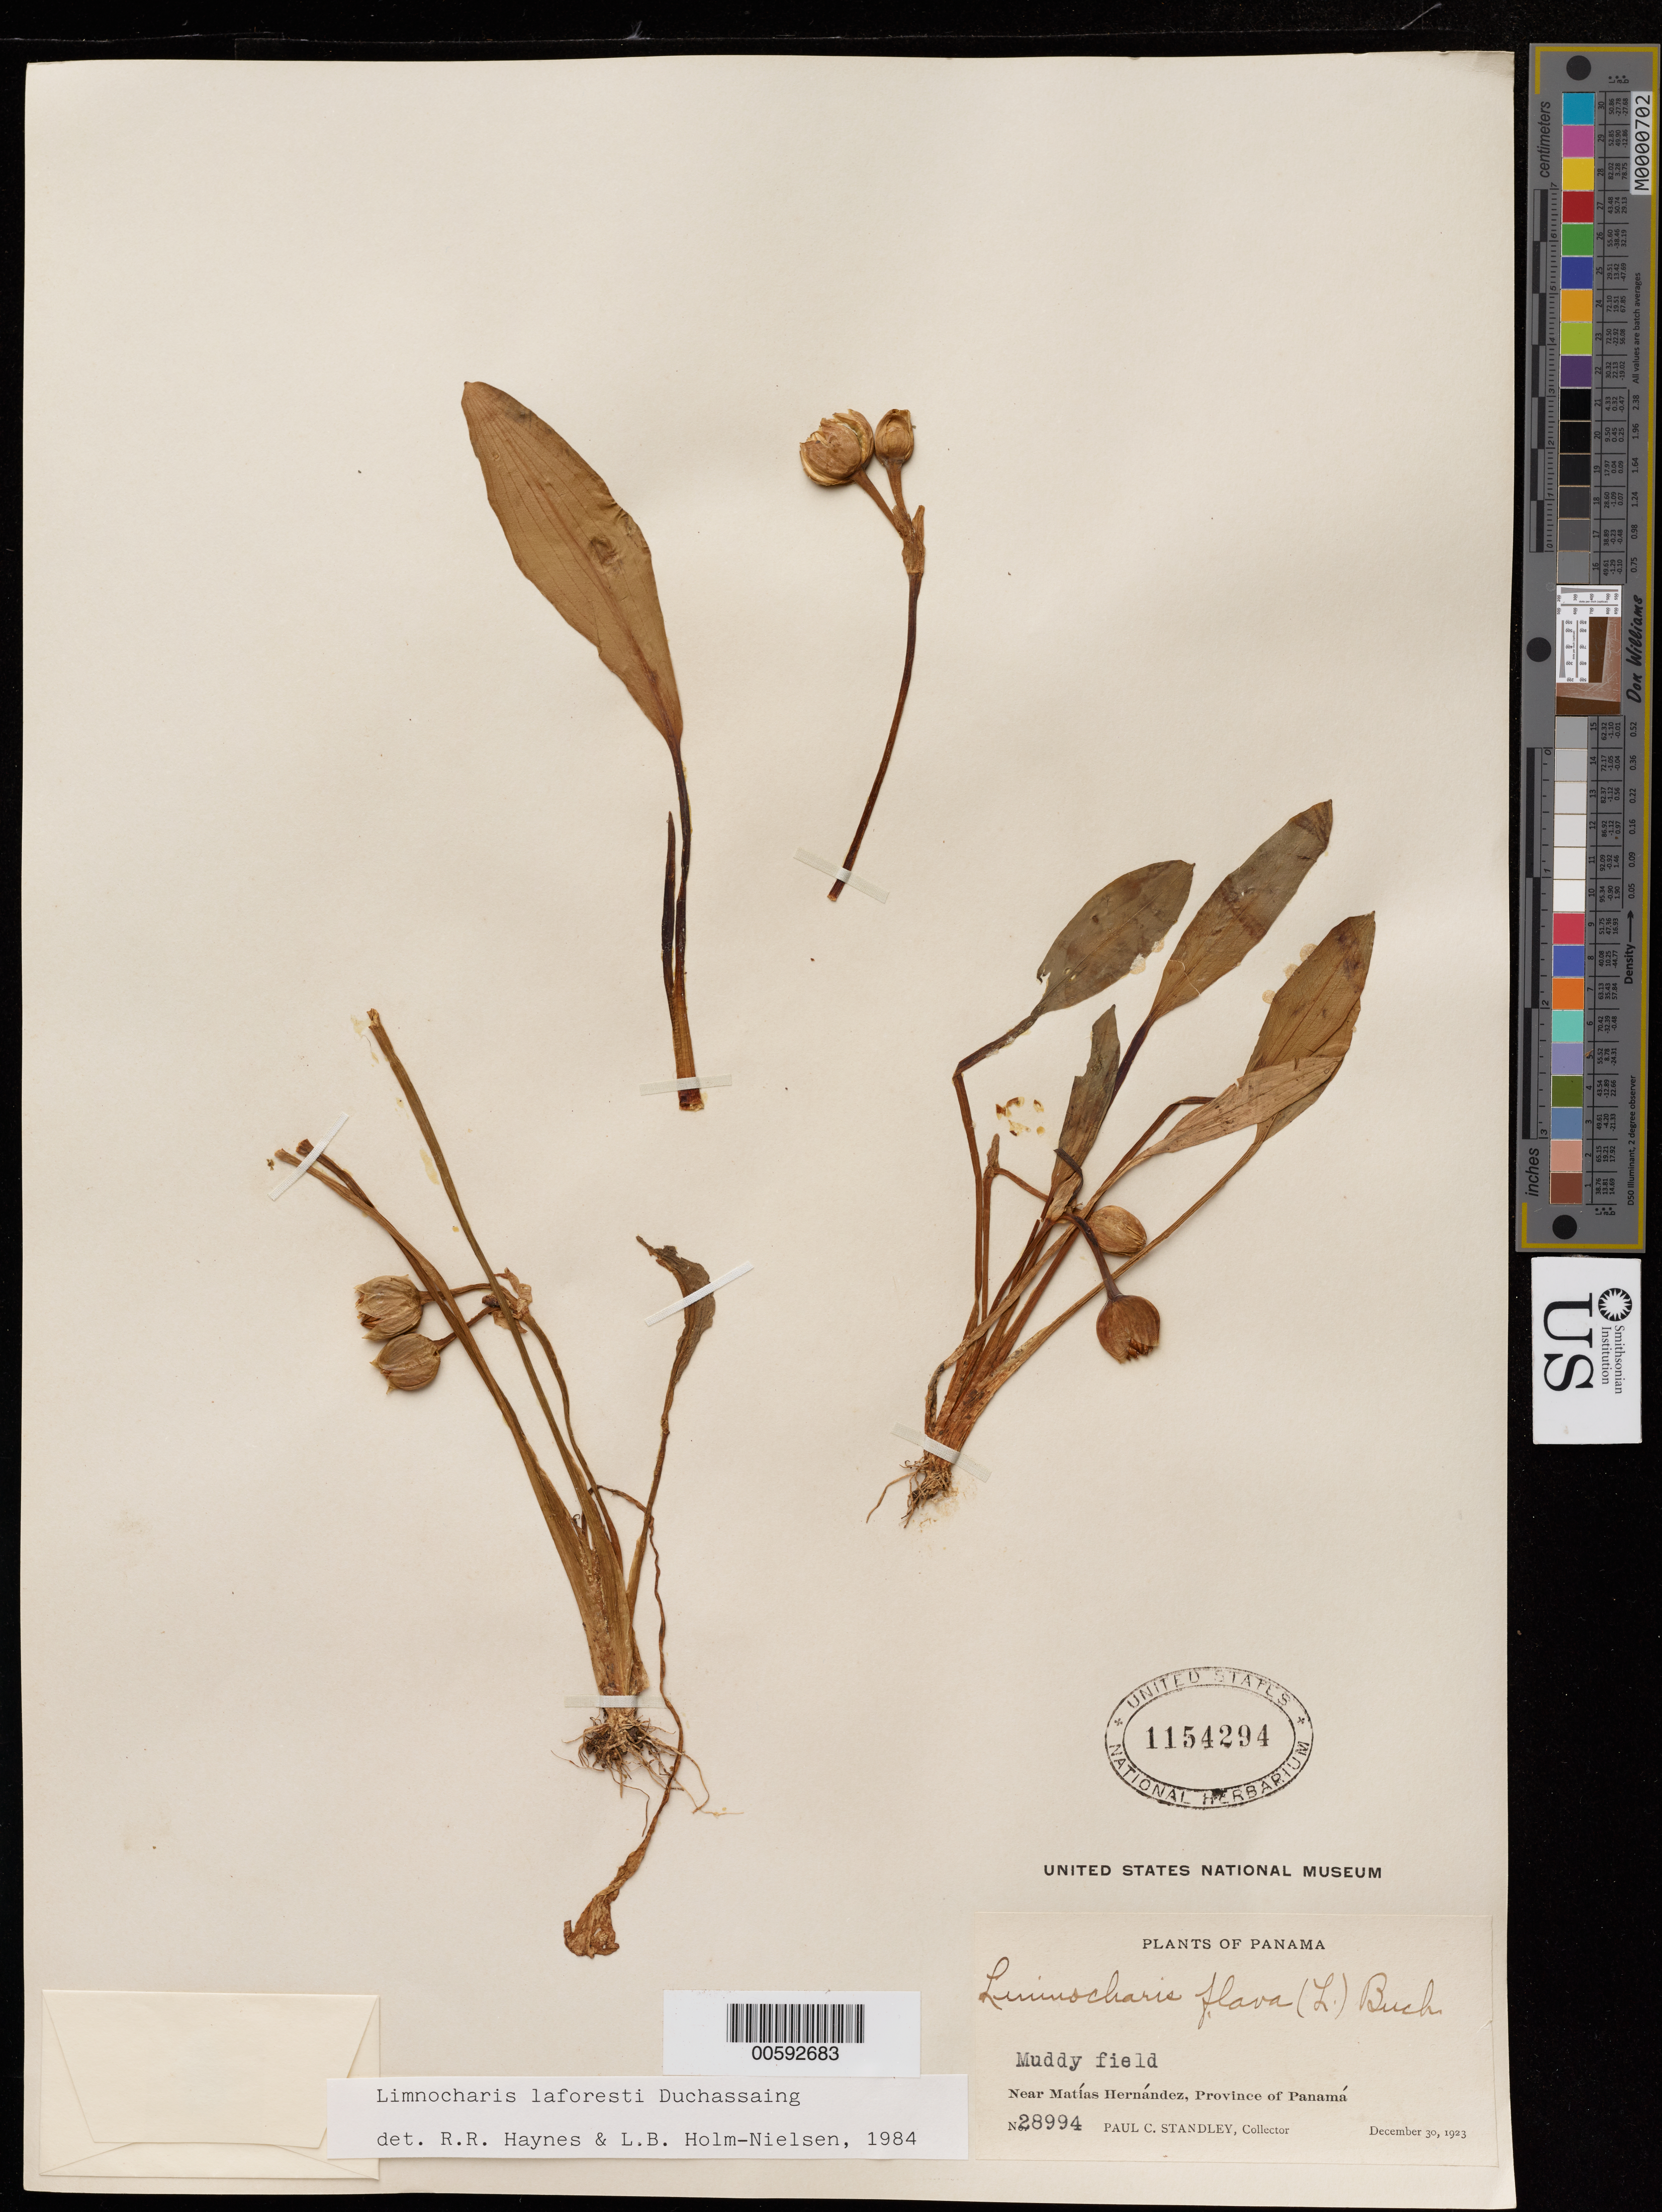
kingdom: Plantae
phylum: Tracheophyta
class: Liliopsida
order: Alismatales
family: Alismataceae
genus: Limnocharis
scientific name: Limnocharis laforestii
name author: Duchass. ex Griseb.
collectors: P. C. Standley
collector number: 28994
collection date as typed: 30 Dec 1923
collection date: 1923-12-30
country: Panama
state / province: Panamá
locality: Near Matias Hernandez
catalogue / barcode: US 1154294